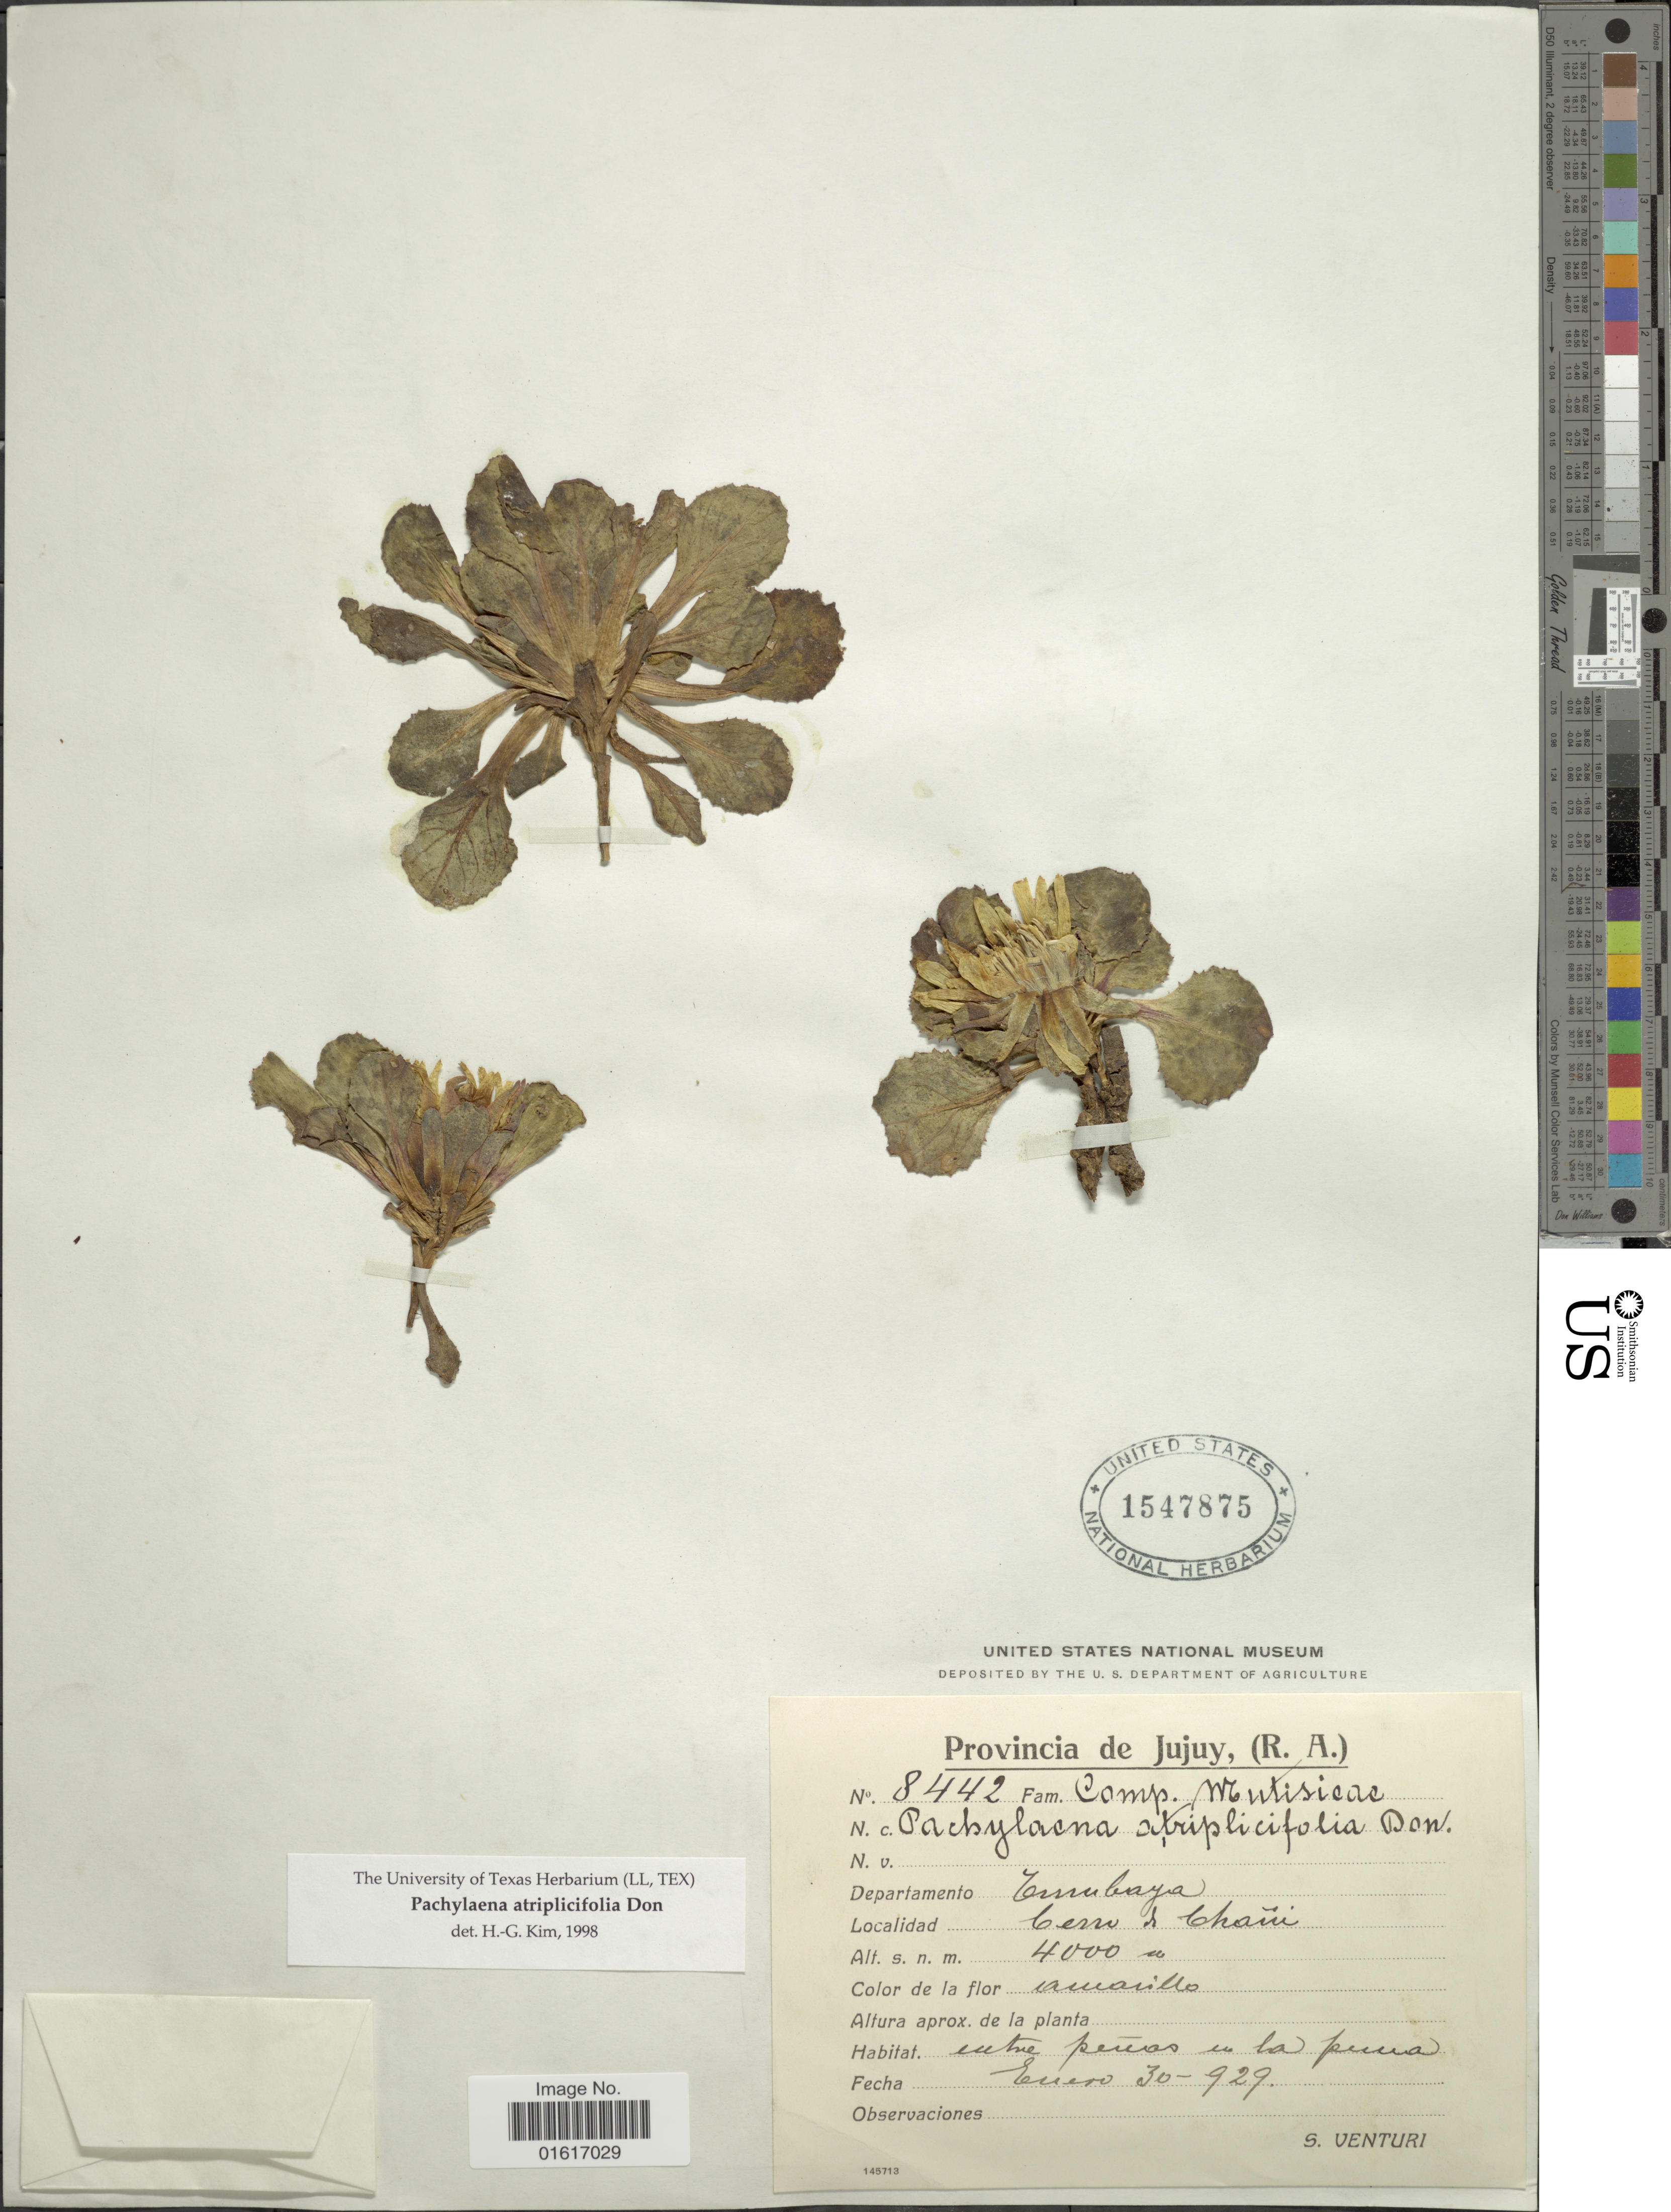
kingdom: Plantae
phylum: Tracheophyta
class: Magnoliopsida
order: Asterales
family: Asteraceae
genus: Pachylaena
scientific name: Pachylaena atriplicifolia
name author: D. Don ex Arn.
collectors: S. Venturi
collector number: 8442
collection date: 1929-01-30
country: Argentina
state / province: Jujuy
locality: Departamento Umubaya, Cerro el Chani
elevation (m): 4000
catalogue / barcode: US 1547875